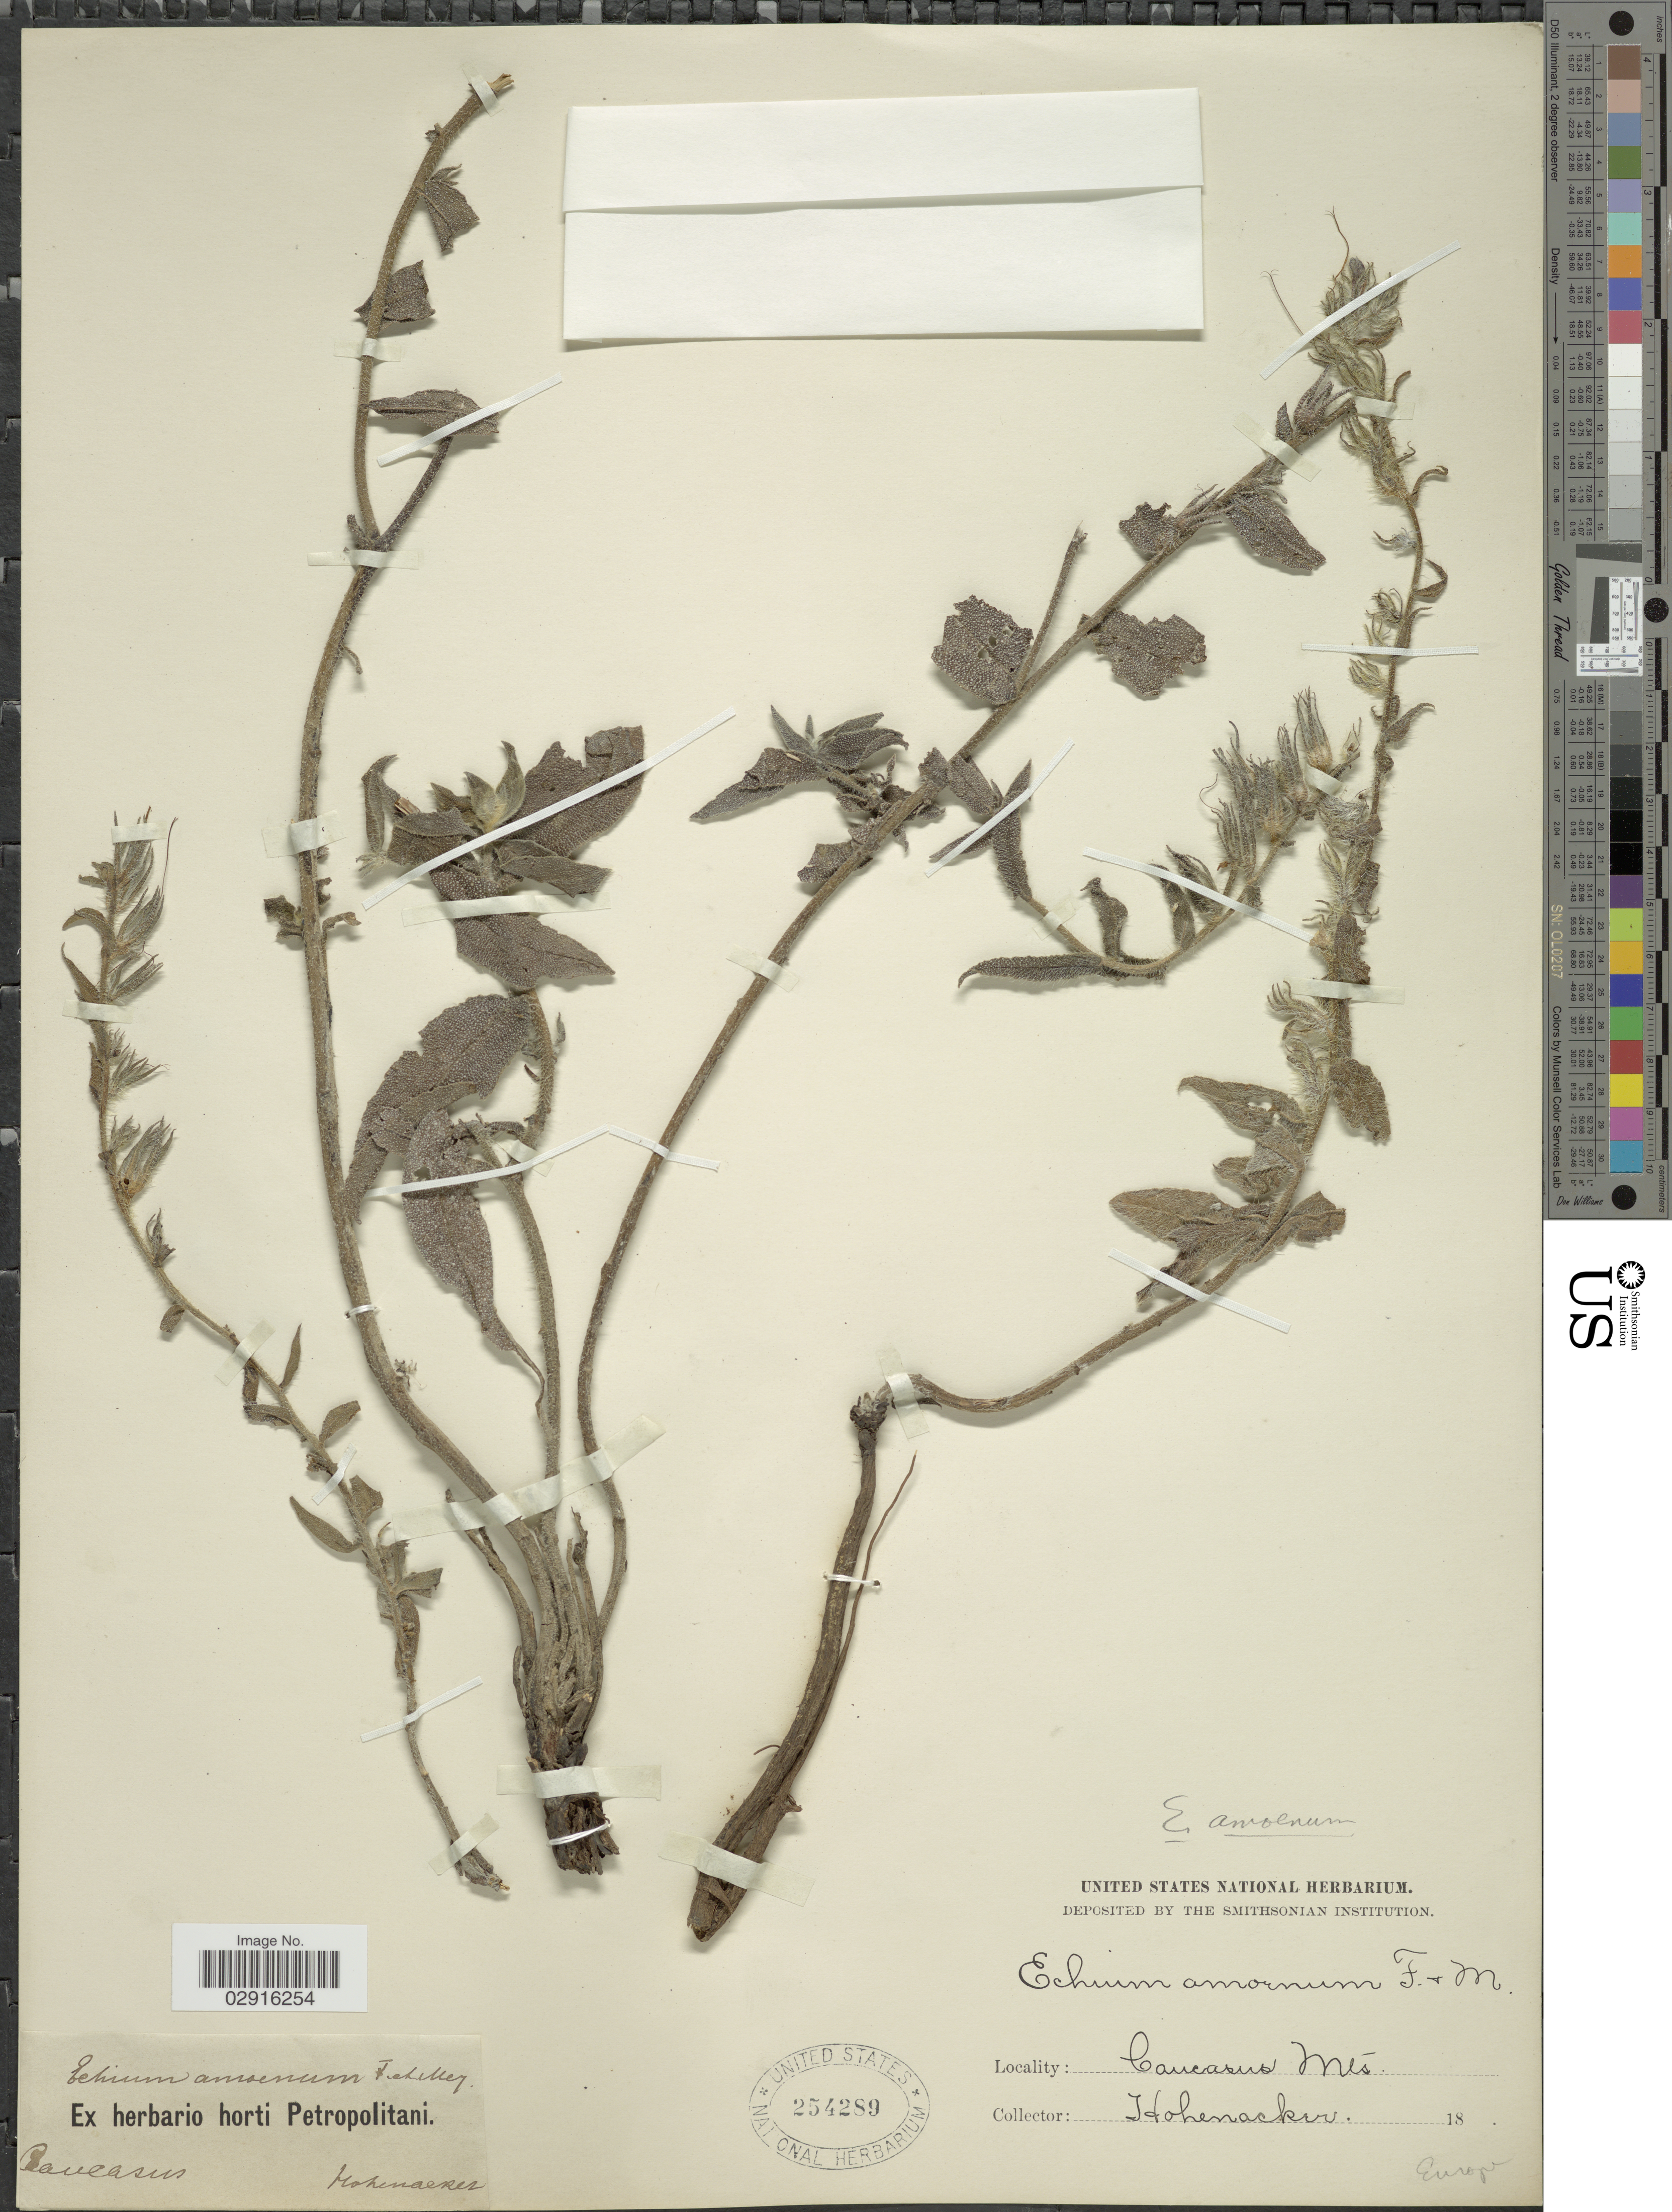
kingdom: Plantae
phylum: Tracheophyta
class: Magnoliopsida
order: Boraginales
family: Boraginaceae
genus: Echium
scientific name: Echium amoenum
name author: Fisch. & C.A. Mey.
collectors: Hohenacker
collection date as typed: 18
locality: Caucasus Mts.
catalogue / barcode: US 254289